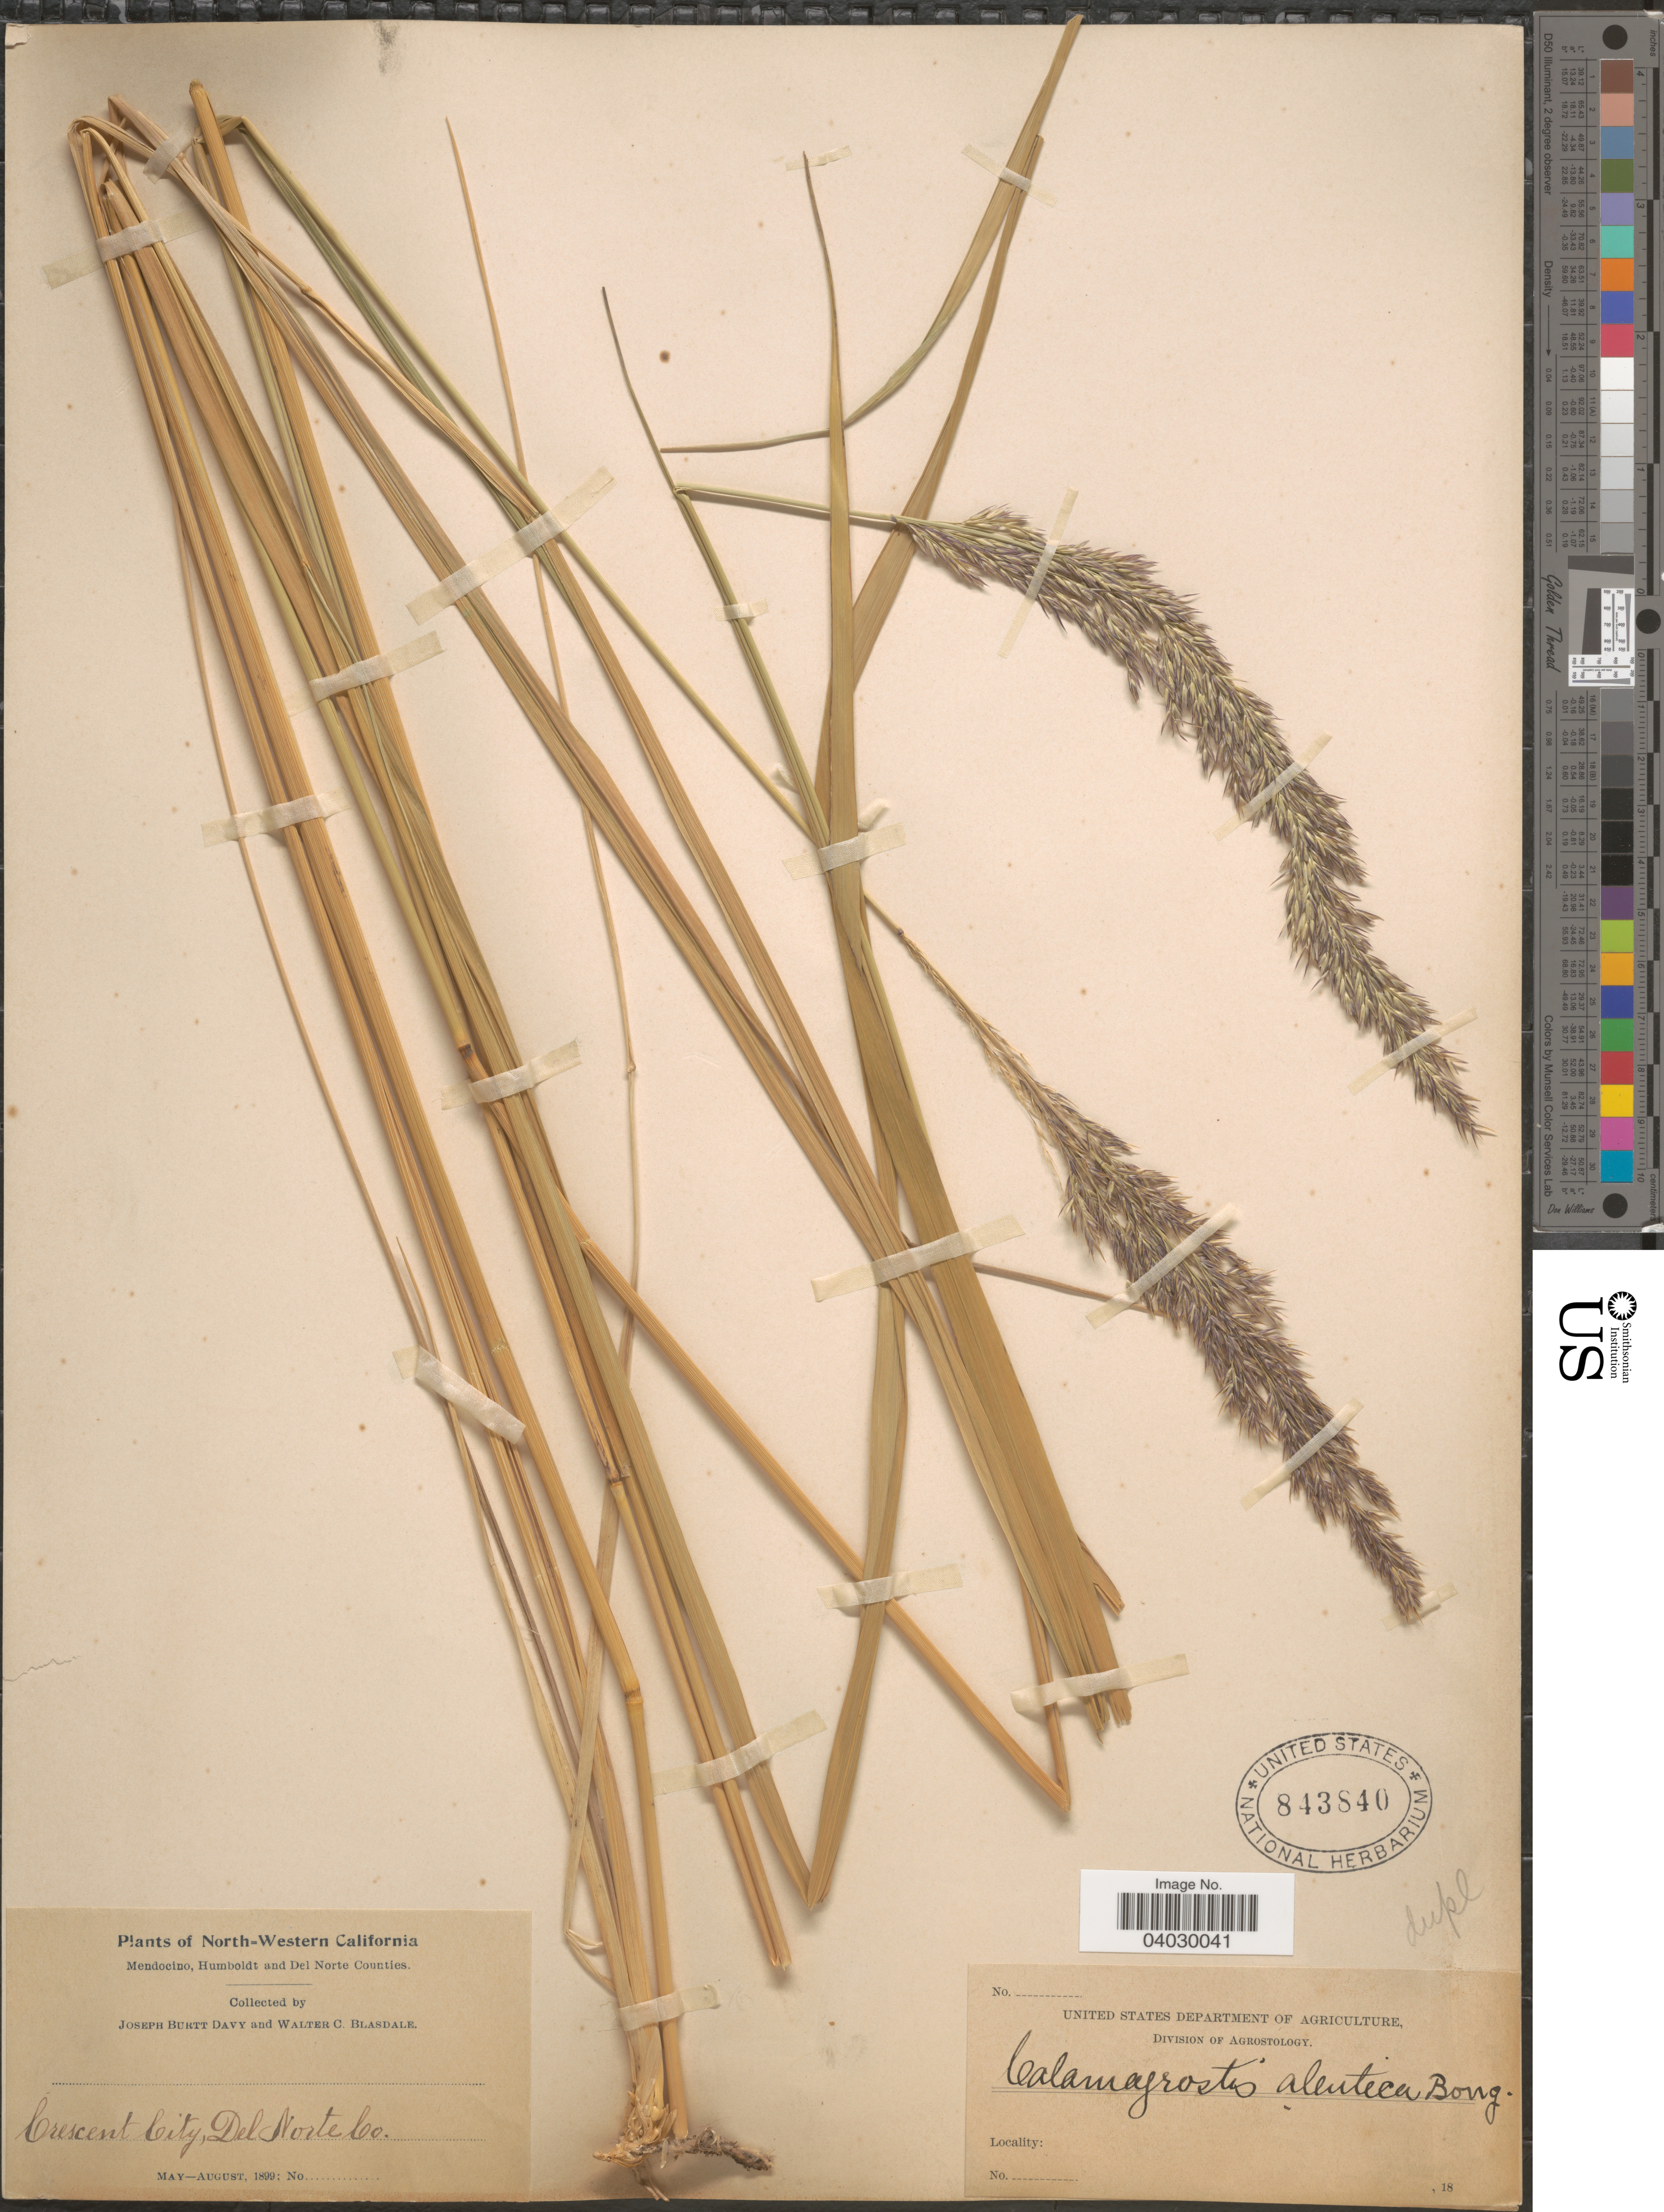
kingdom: Plantae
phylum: Tracheophyta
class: Liliopsida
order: Poales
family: Poaceae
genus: Calamagrostis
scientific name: Calamagrostis nutkaensis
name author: (J. Presl) Steud.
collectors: J. Burtt Davy & W. Blasdale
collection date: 1899-05/1899-08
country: United States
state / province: California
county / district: Del Norte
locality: North-Western California. Crescent City, Del Norte Co.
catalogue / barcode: US 843840